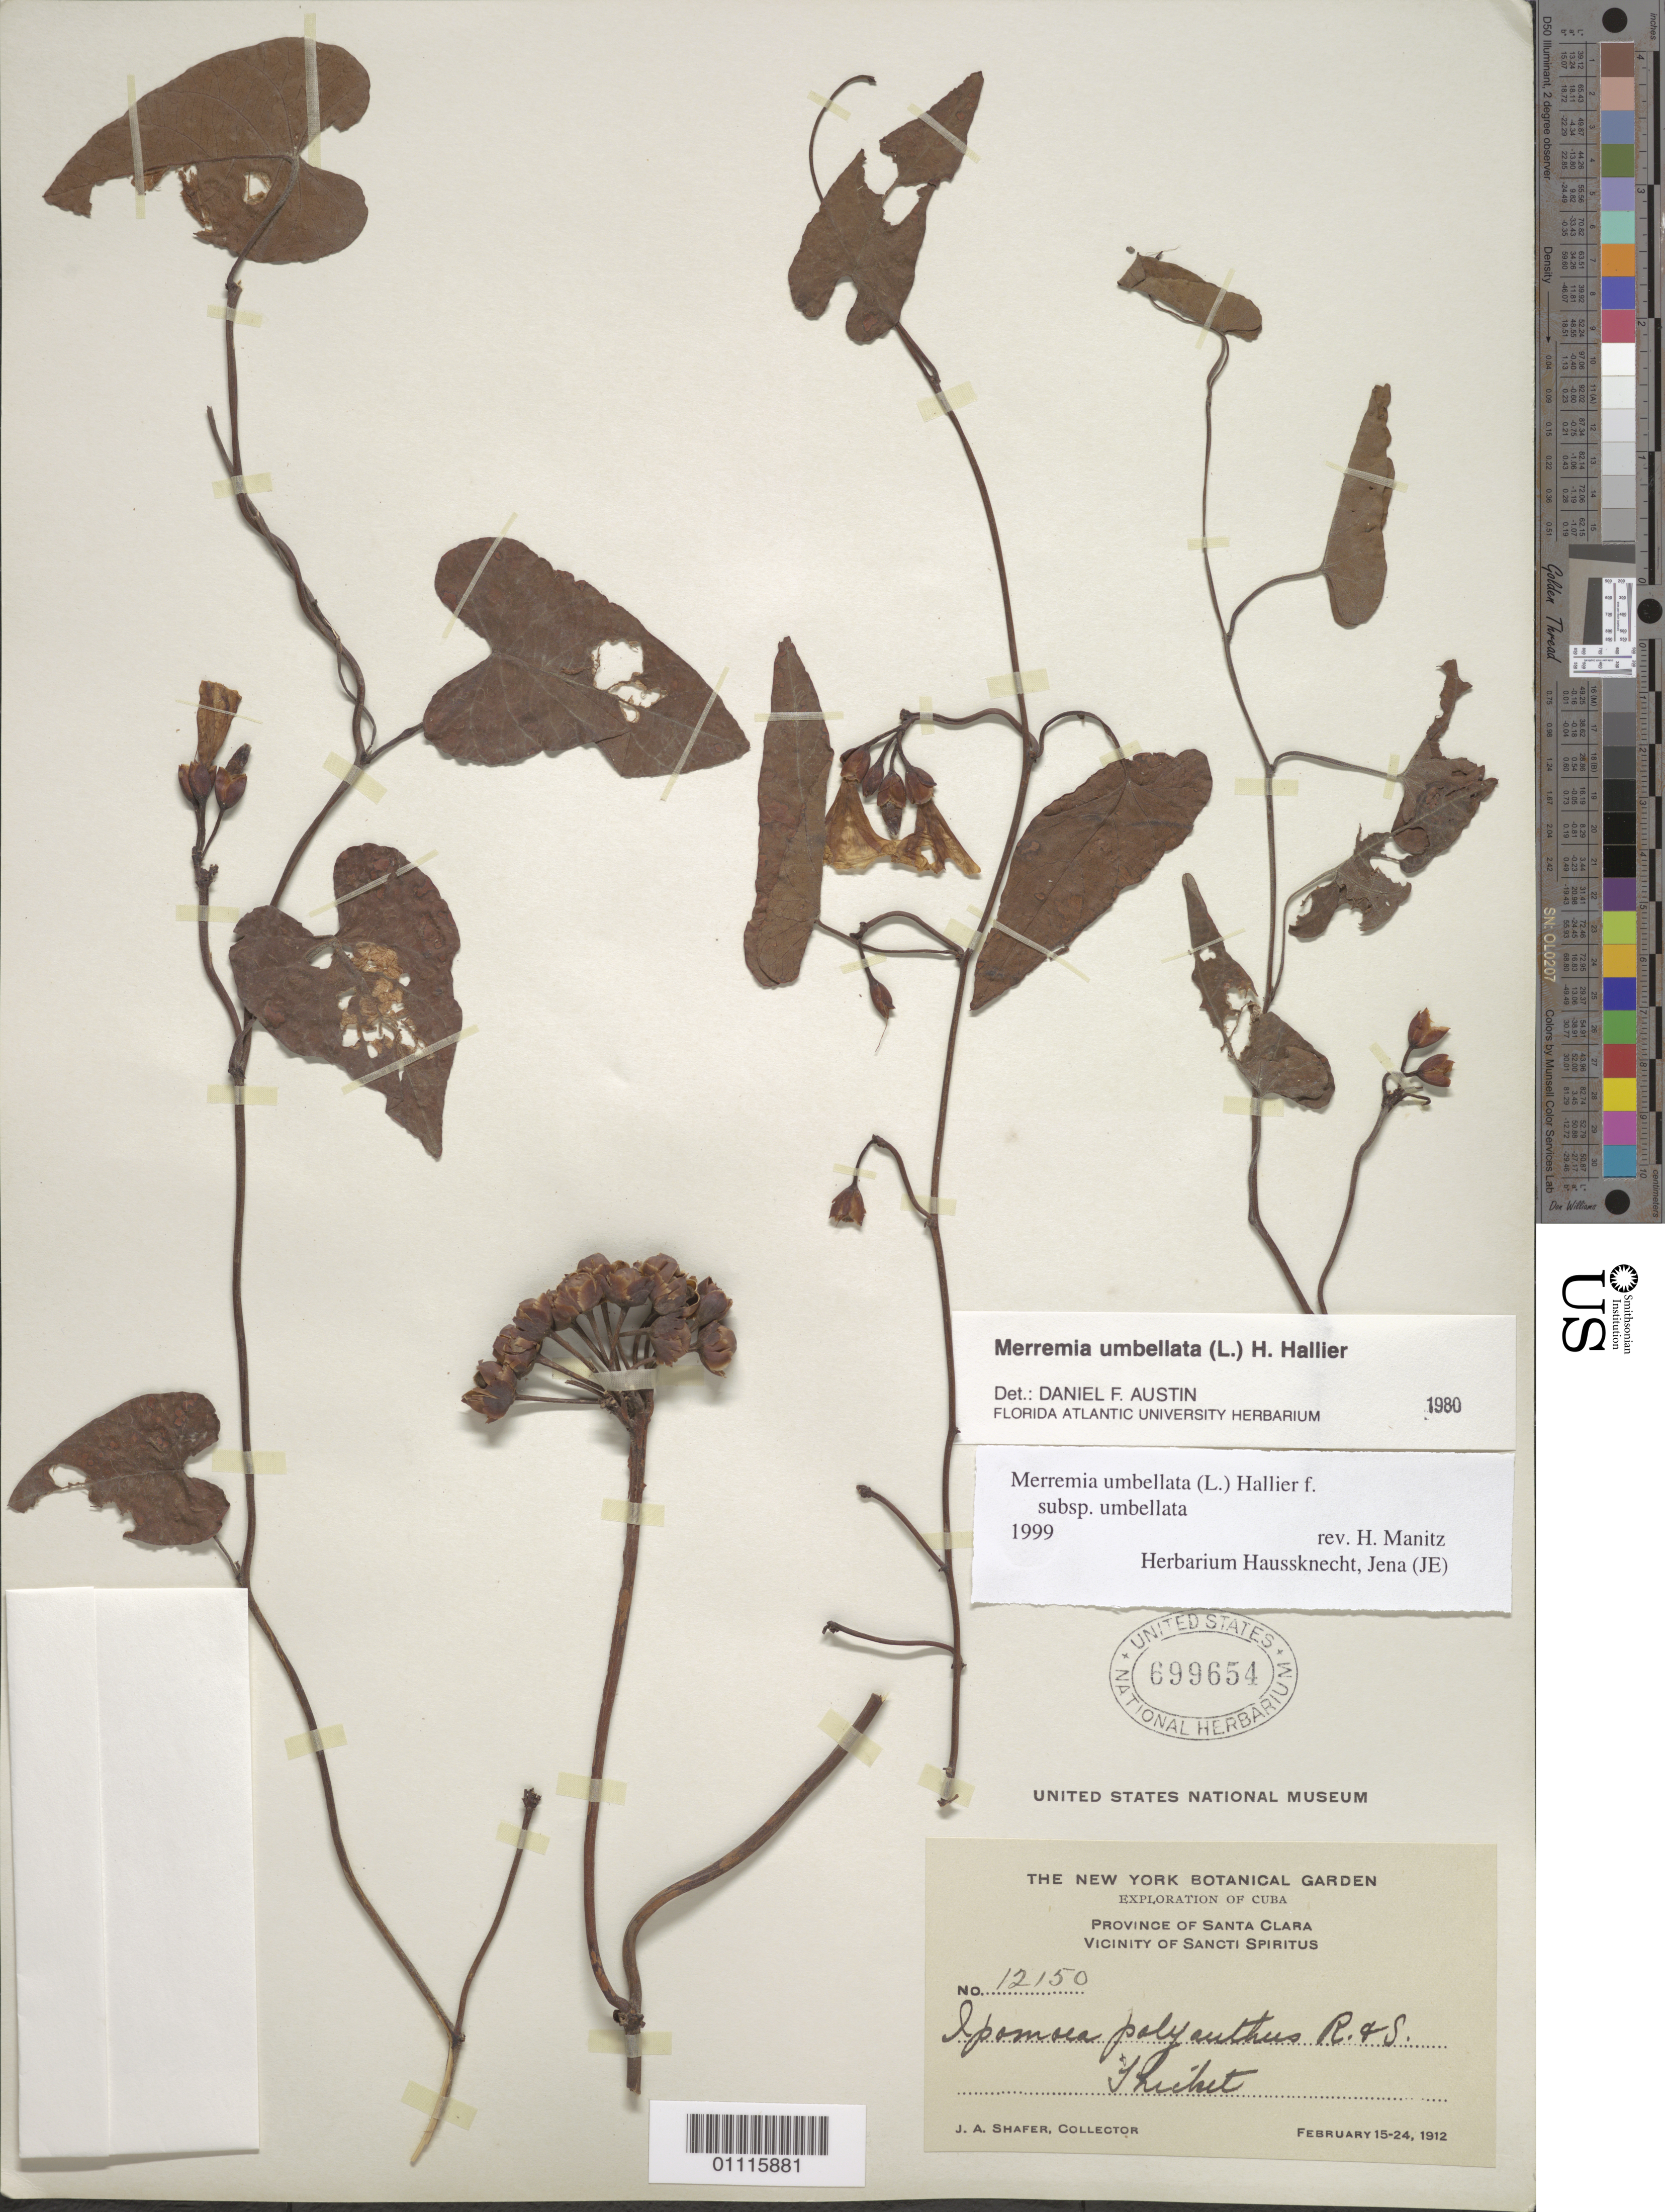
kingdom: Plantae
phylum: Tracheophyta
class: Magnoliopsida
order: Solanales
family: Convolvulaceae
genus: Camonea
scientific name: Camonea umbellata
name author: (L.) A. R. Simões & Staples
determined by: Strong, Mark T., (BOT), Smithsonian Institution - National Museum of Natural History (UNITED STATES)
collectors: J. A. Shafer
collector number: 12150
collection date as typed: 15 Feb 1912 to 24 Feb 1912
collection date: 1912-02-15/1912-02-24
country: Cuba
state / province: Sancti Spiritus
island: Cuba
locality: Vicinity of Sancti Spiritus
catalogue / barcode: US 699654